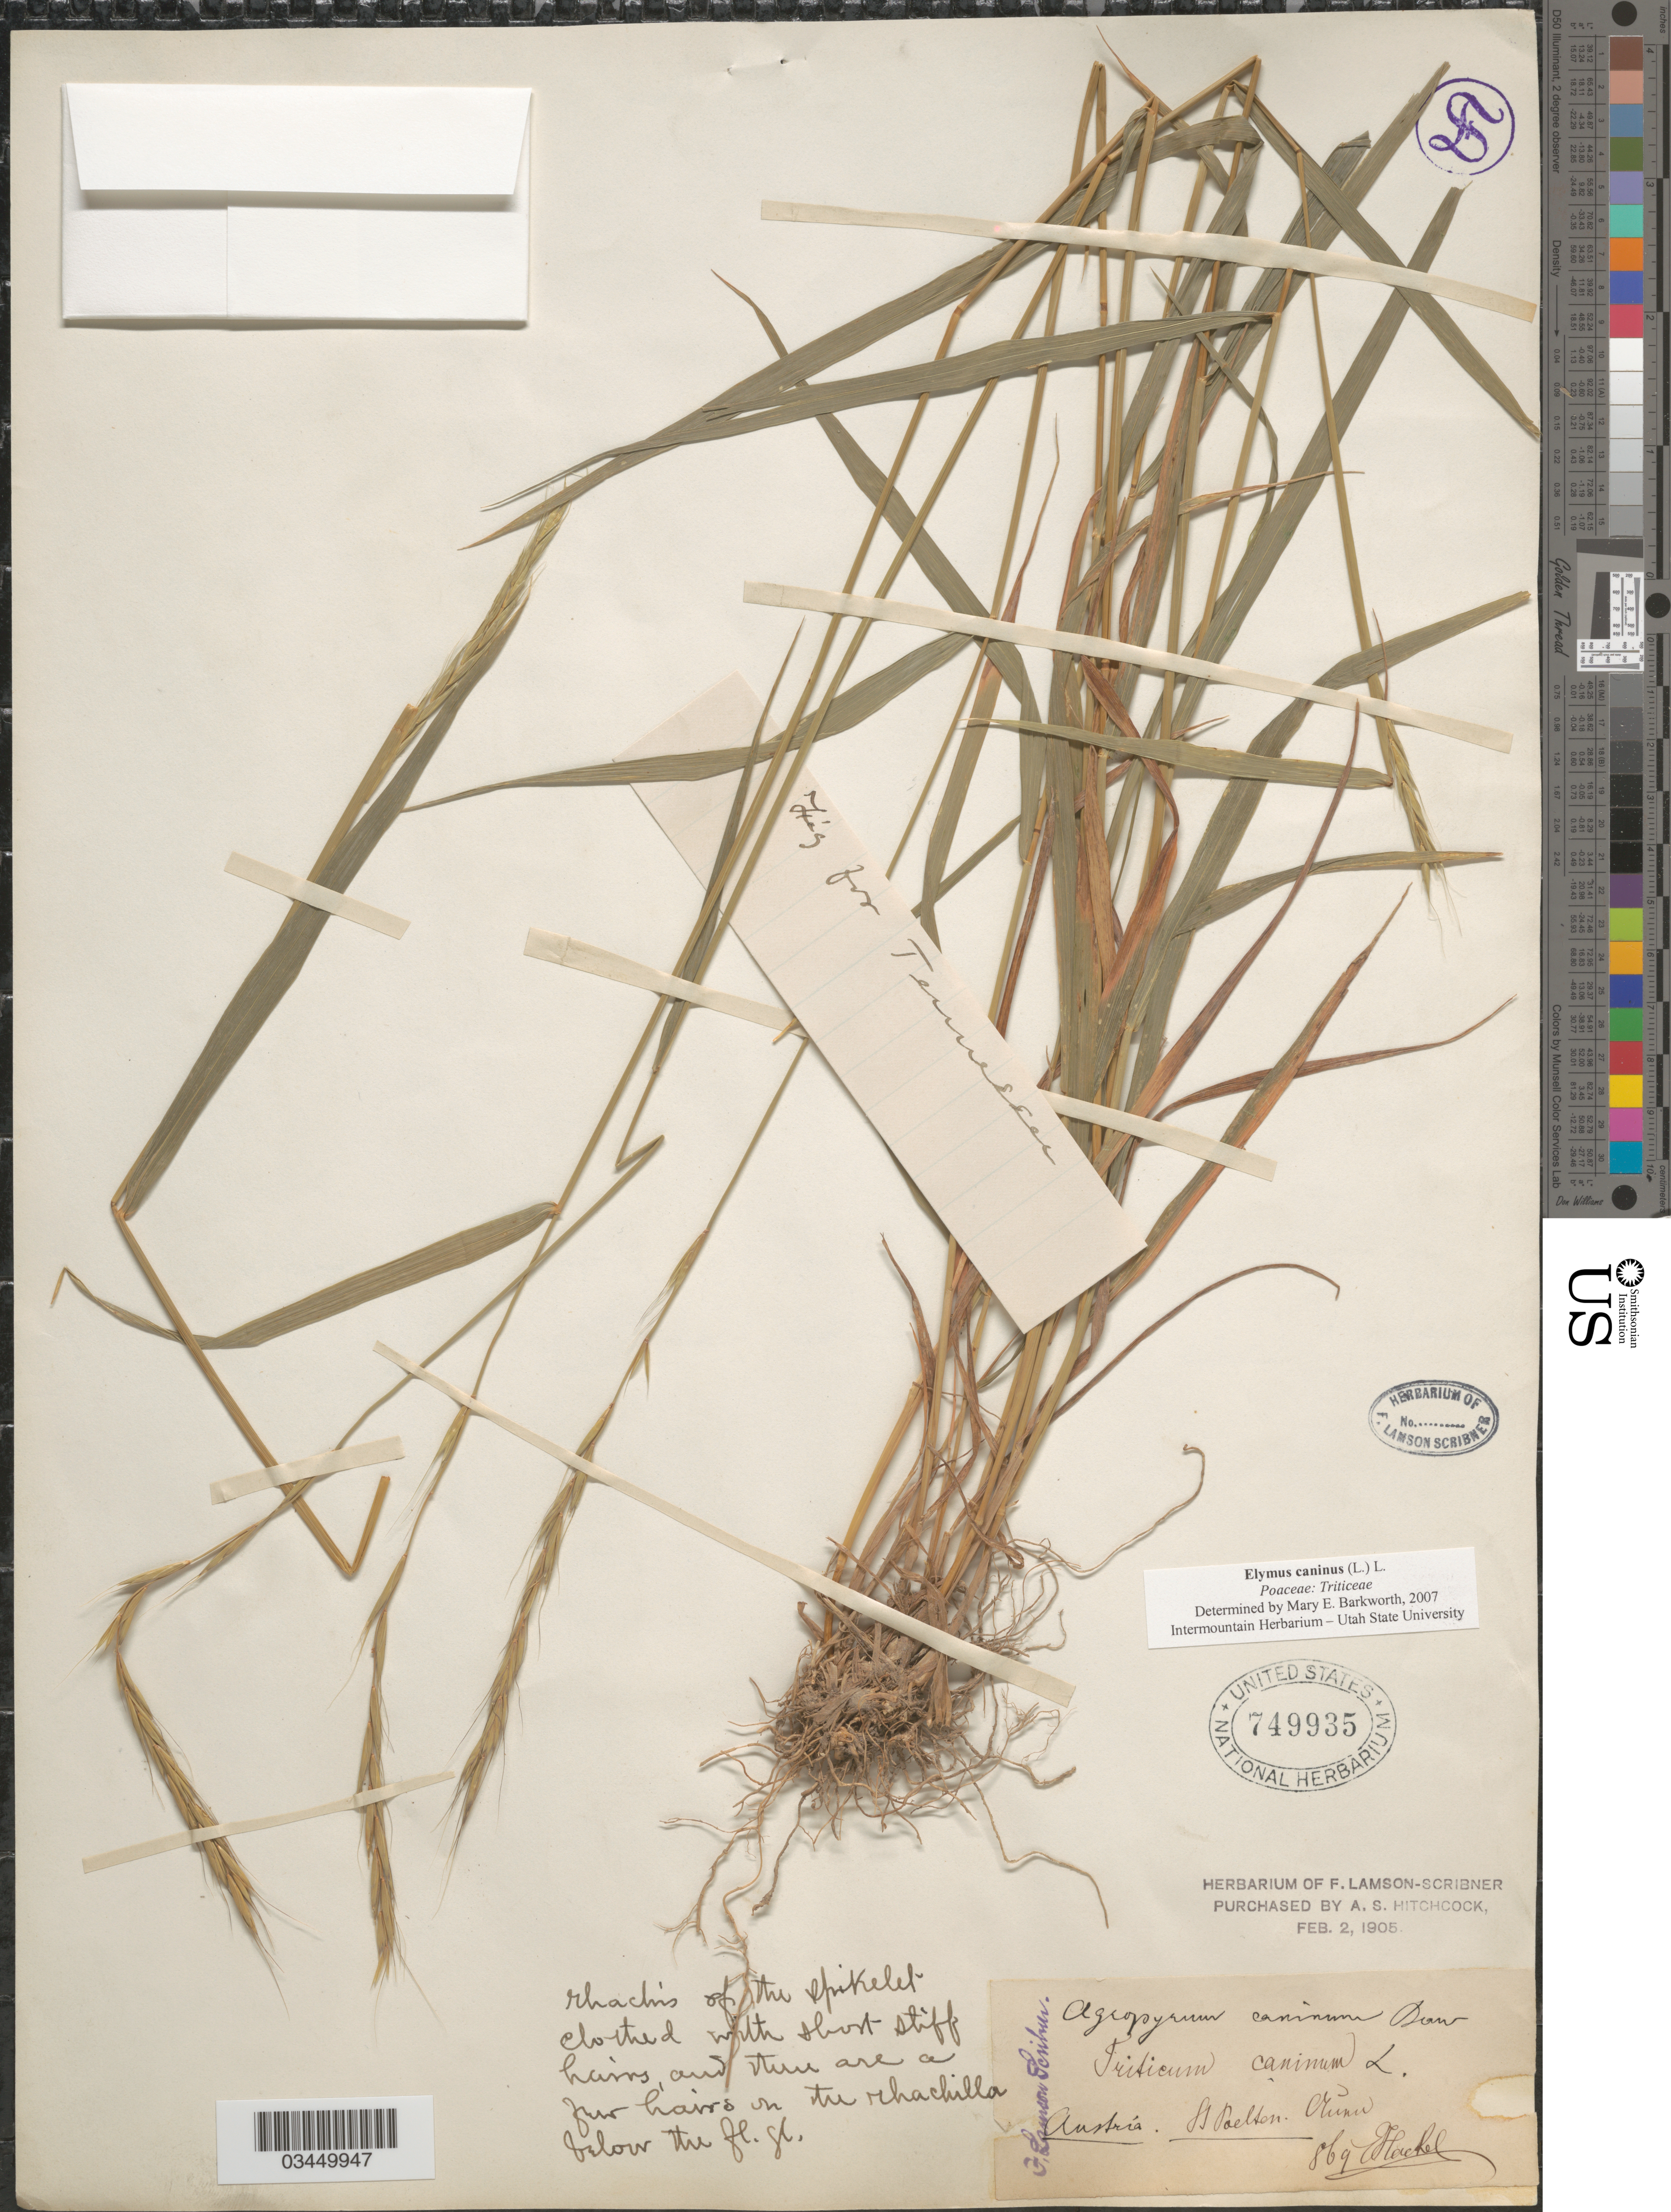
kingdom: Plantae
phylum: Tracheophyta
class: Liliopsida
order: Poales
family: Poaceae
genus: Elymus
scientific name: Elymus caninus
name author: (L.) L.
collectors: E. Hackel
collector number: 869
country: Austria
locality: St. Poelten. [illegible text].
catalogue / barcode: US 749935